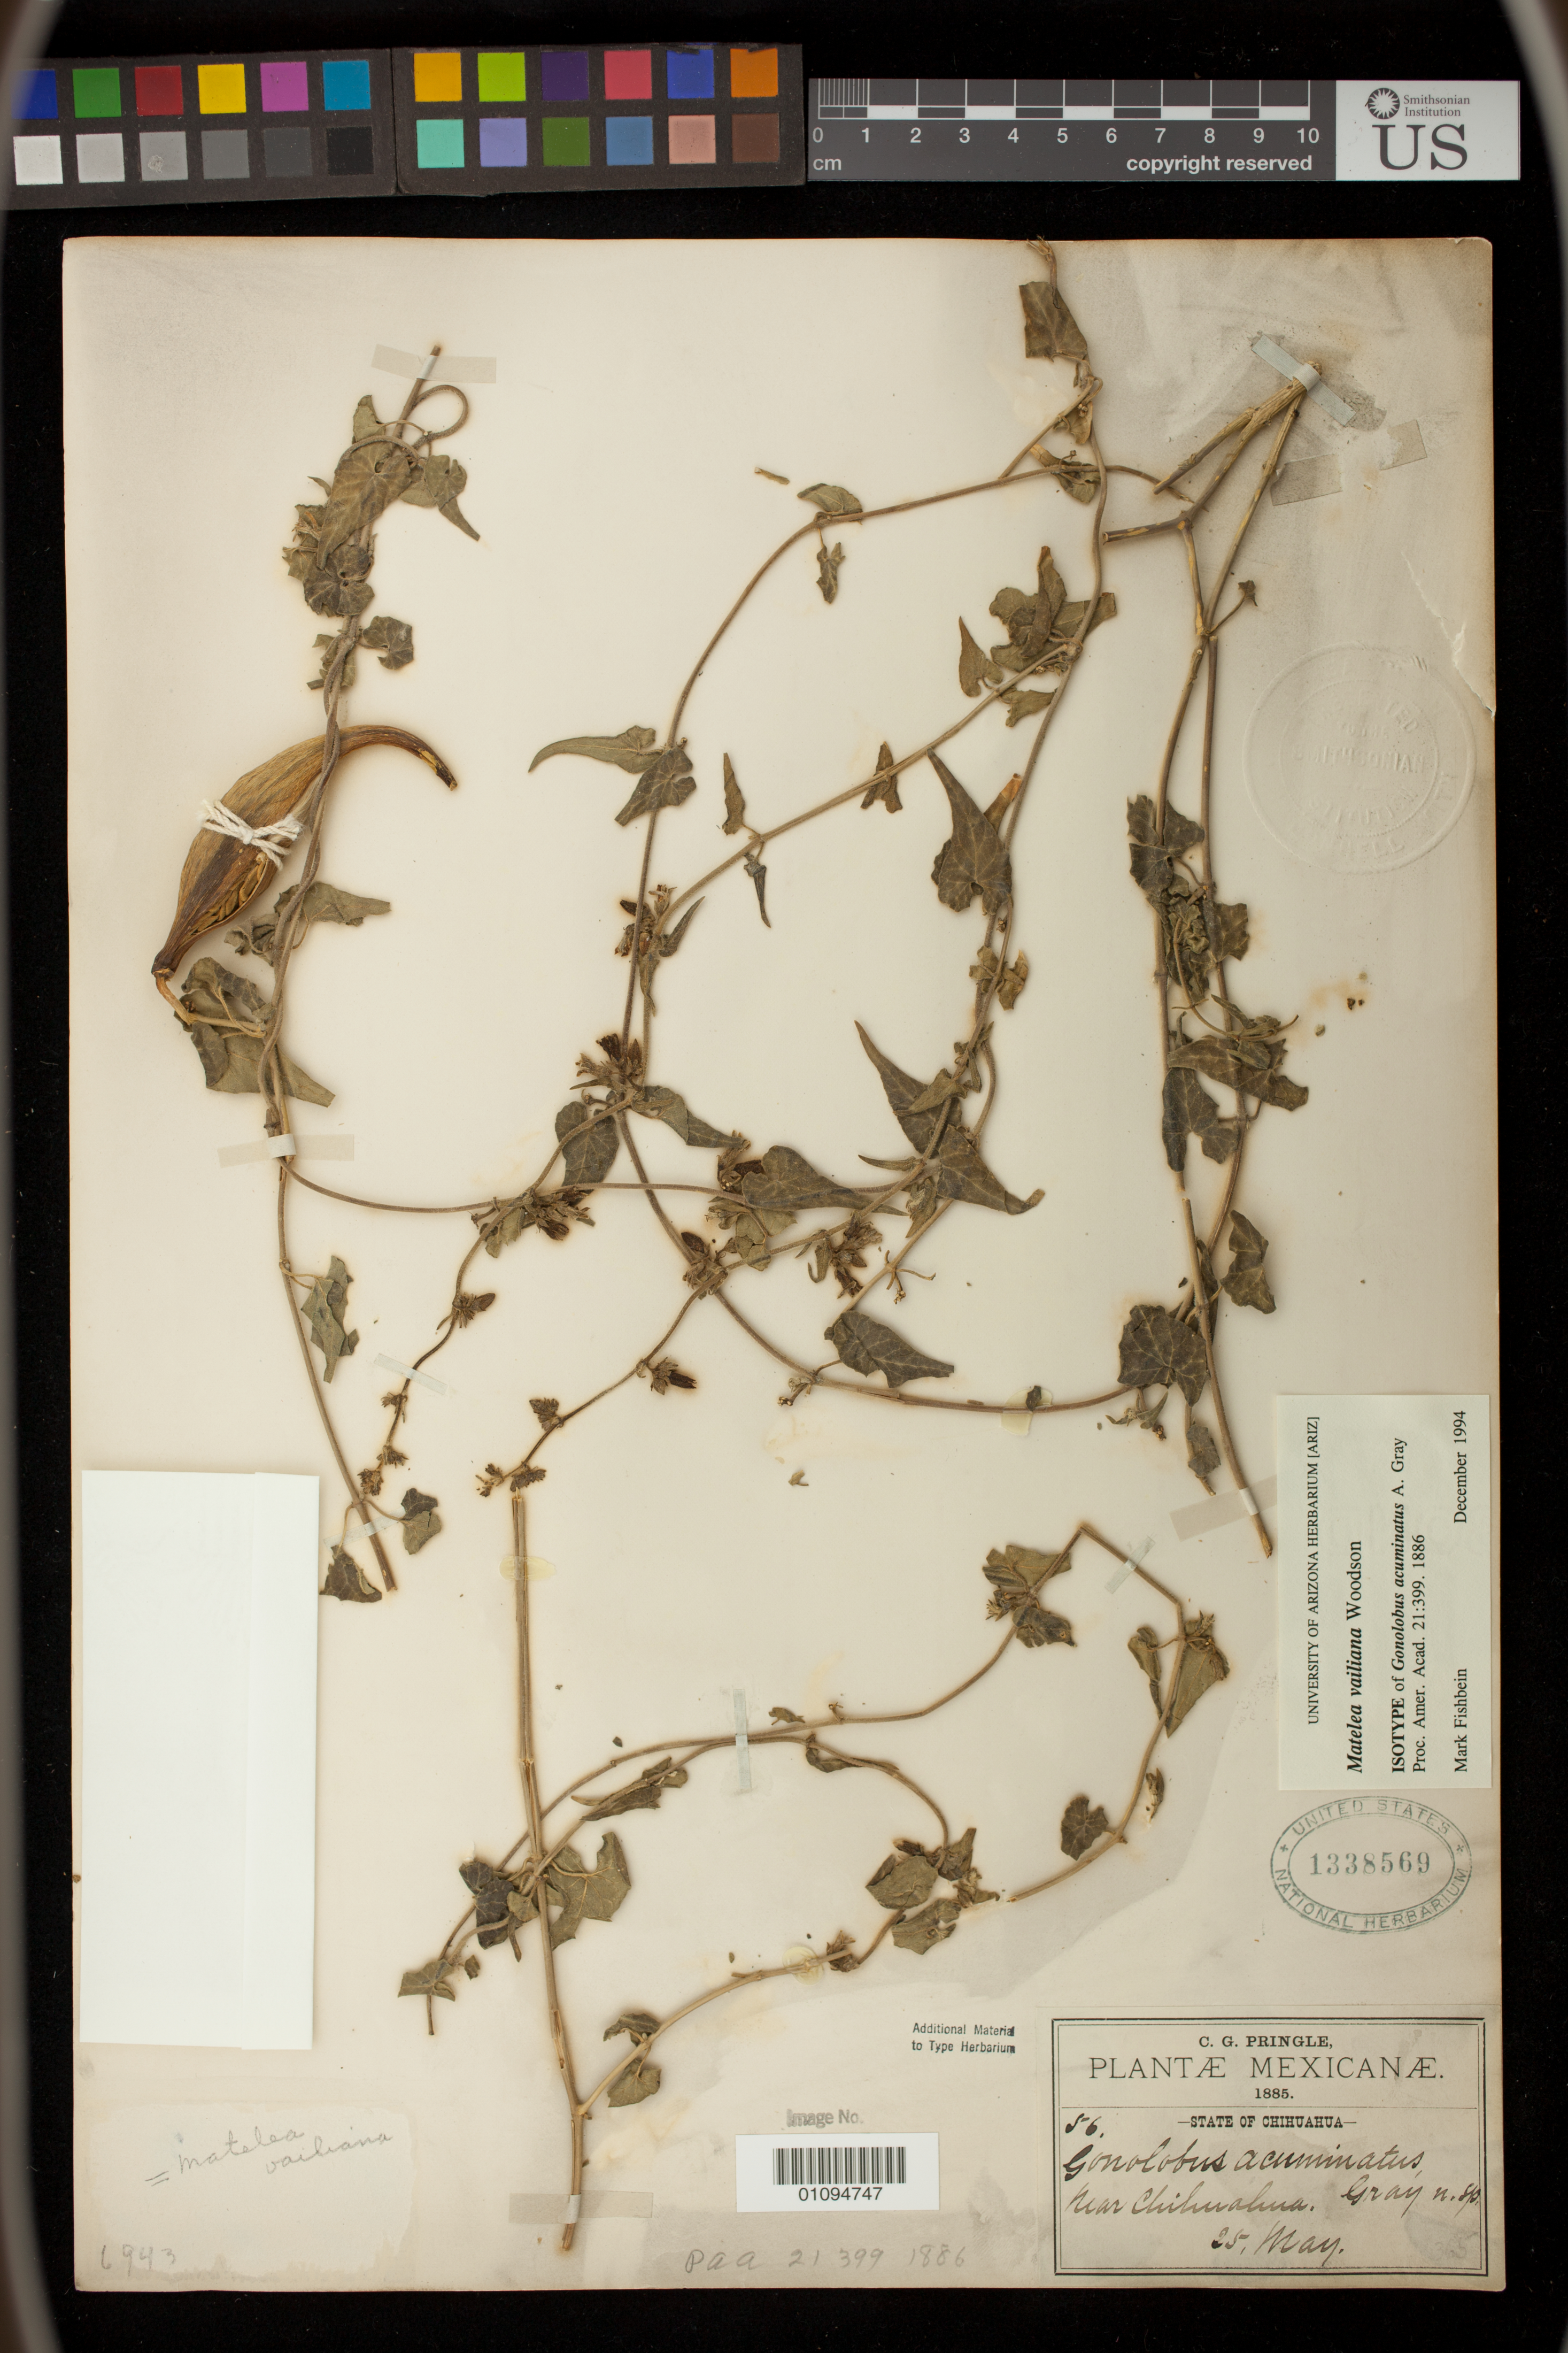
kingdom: Plantae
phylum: Tracheophyta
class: Magnoliopsida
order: Gentianales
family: Apocynaceae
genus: Gonolobus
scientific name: Gonolobus acuminatus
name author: A. Gray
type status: Isotype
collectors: C. G. Pringle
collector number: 56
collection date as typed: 25 May 1885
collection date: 1885-05-25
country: Mexico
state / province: Chihuahua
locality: Near Chihuahua.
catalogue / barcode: US 1338569